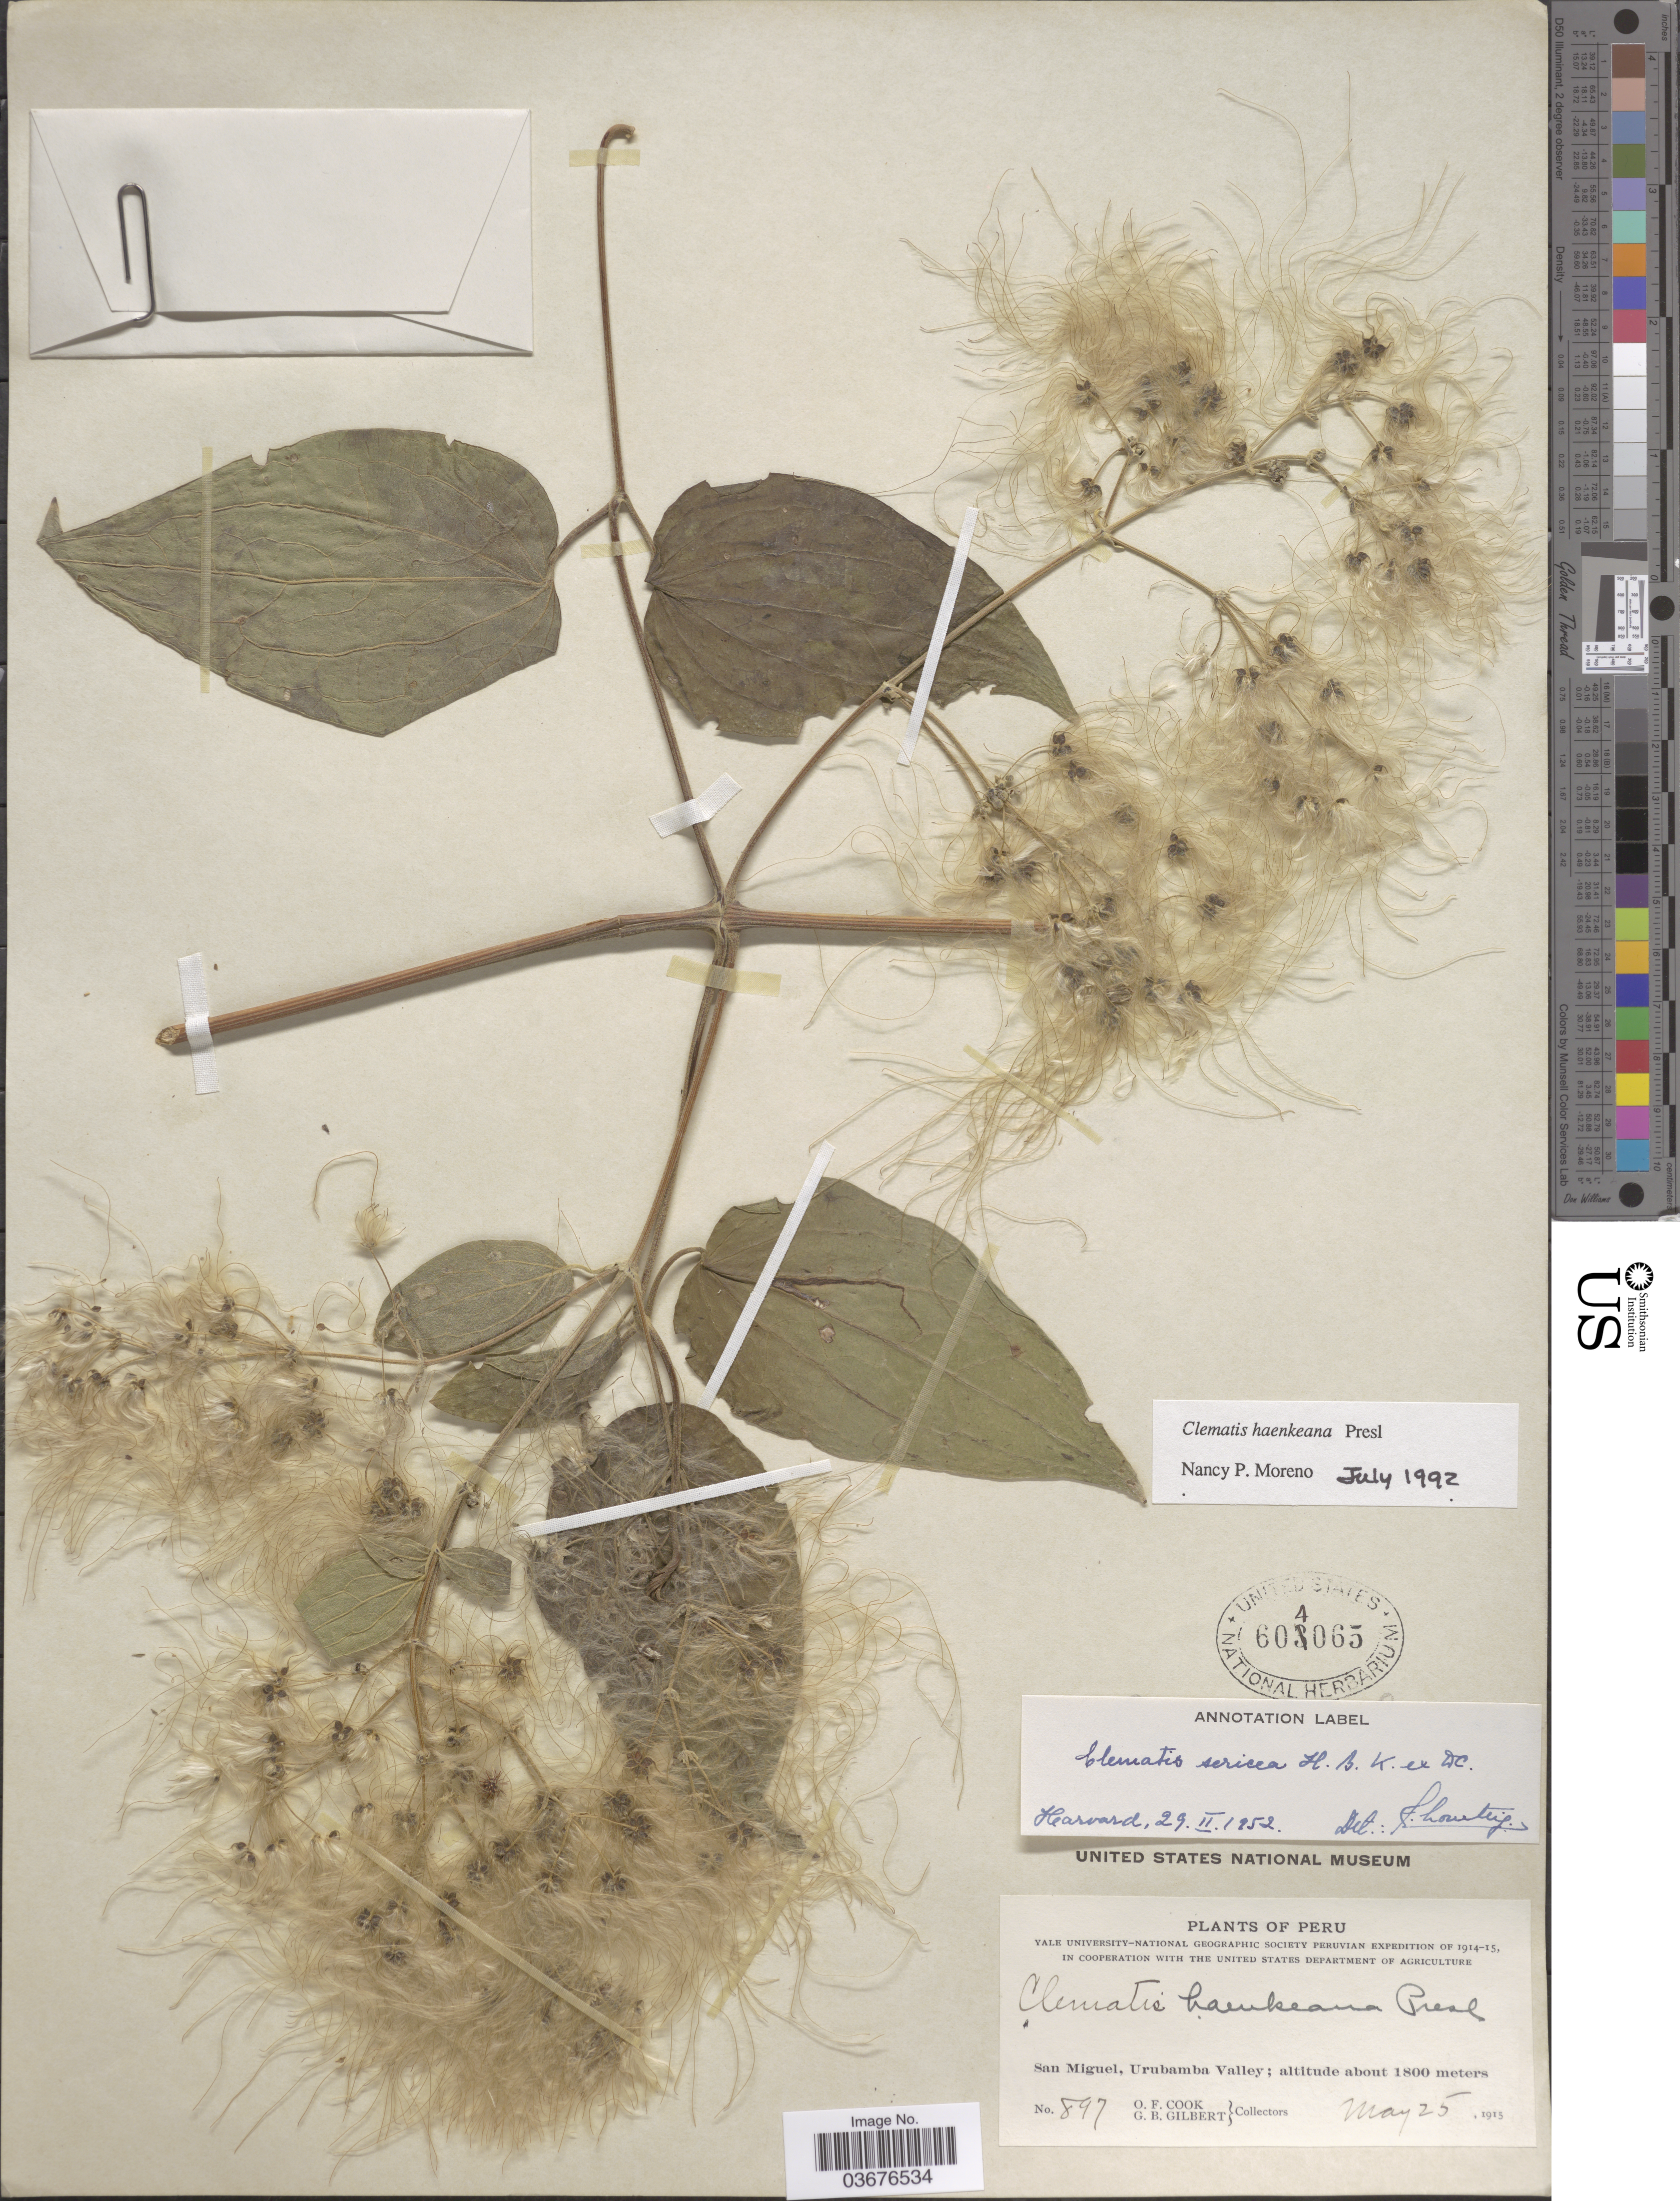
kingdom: Plantae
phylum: Tracheophyta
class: Magnoliopsida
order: Ranunculales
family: Ranunculaceae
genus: Clematis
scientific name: Clematis haenkeana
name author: C. Presl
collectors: O. F. Cook & G. B. Gilbert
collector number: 897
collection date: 1915-05-25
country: Peru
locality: San Miguel, Urubamba Valley.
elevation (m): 1800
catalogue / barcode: US 604065